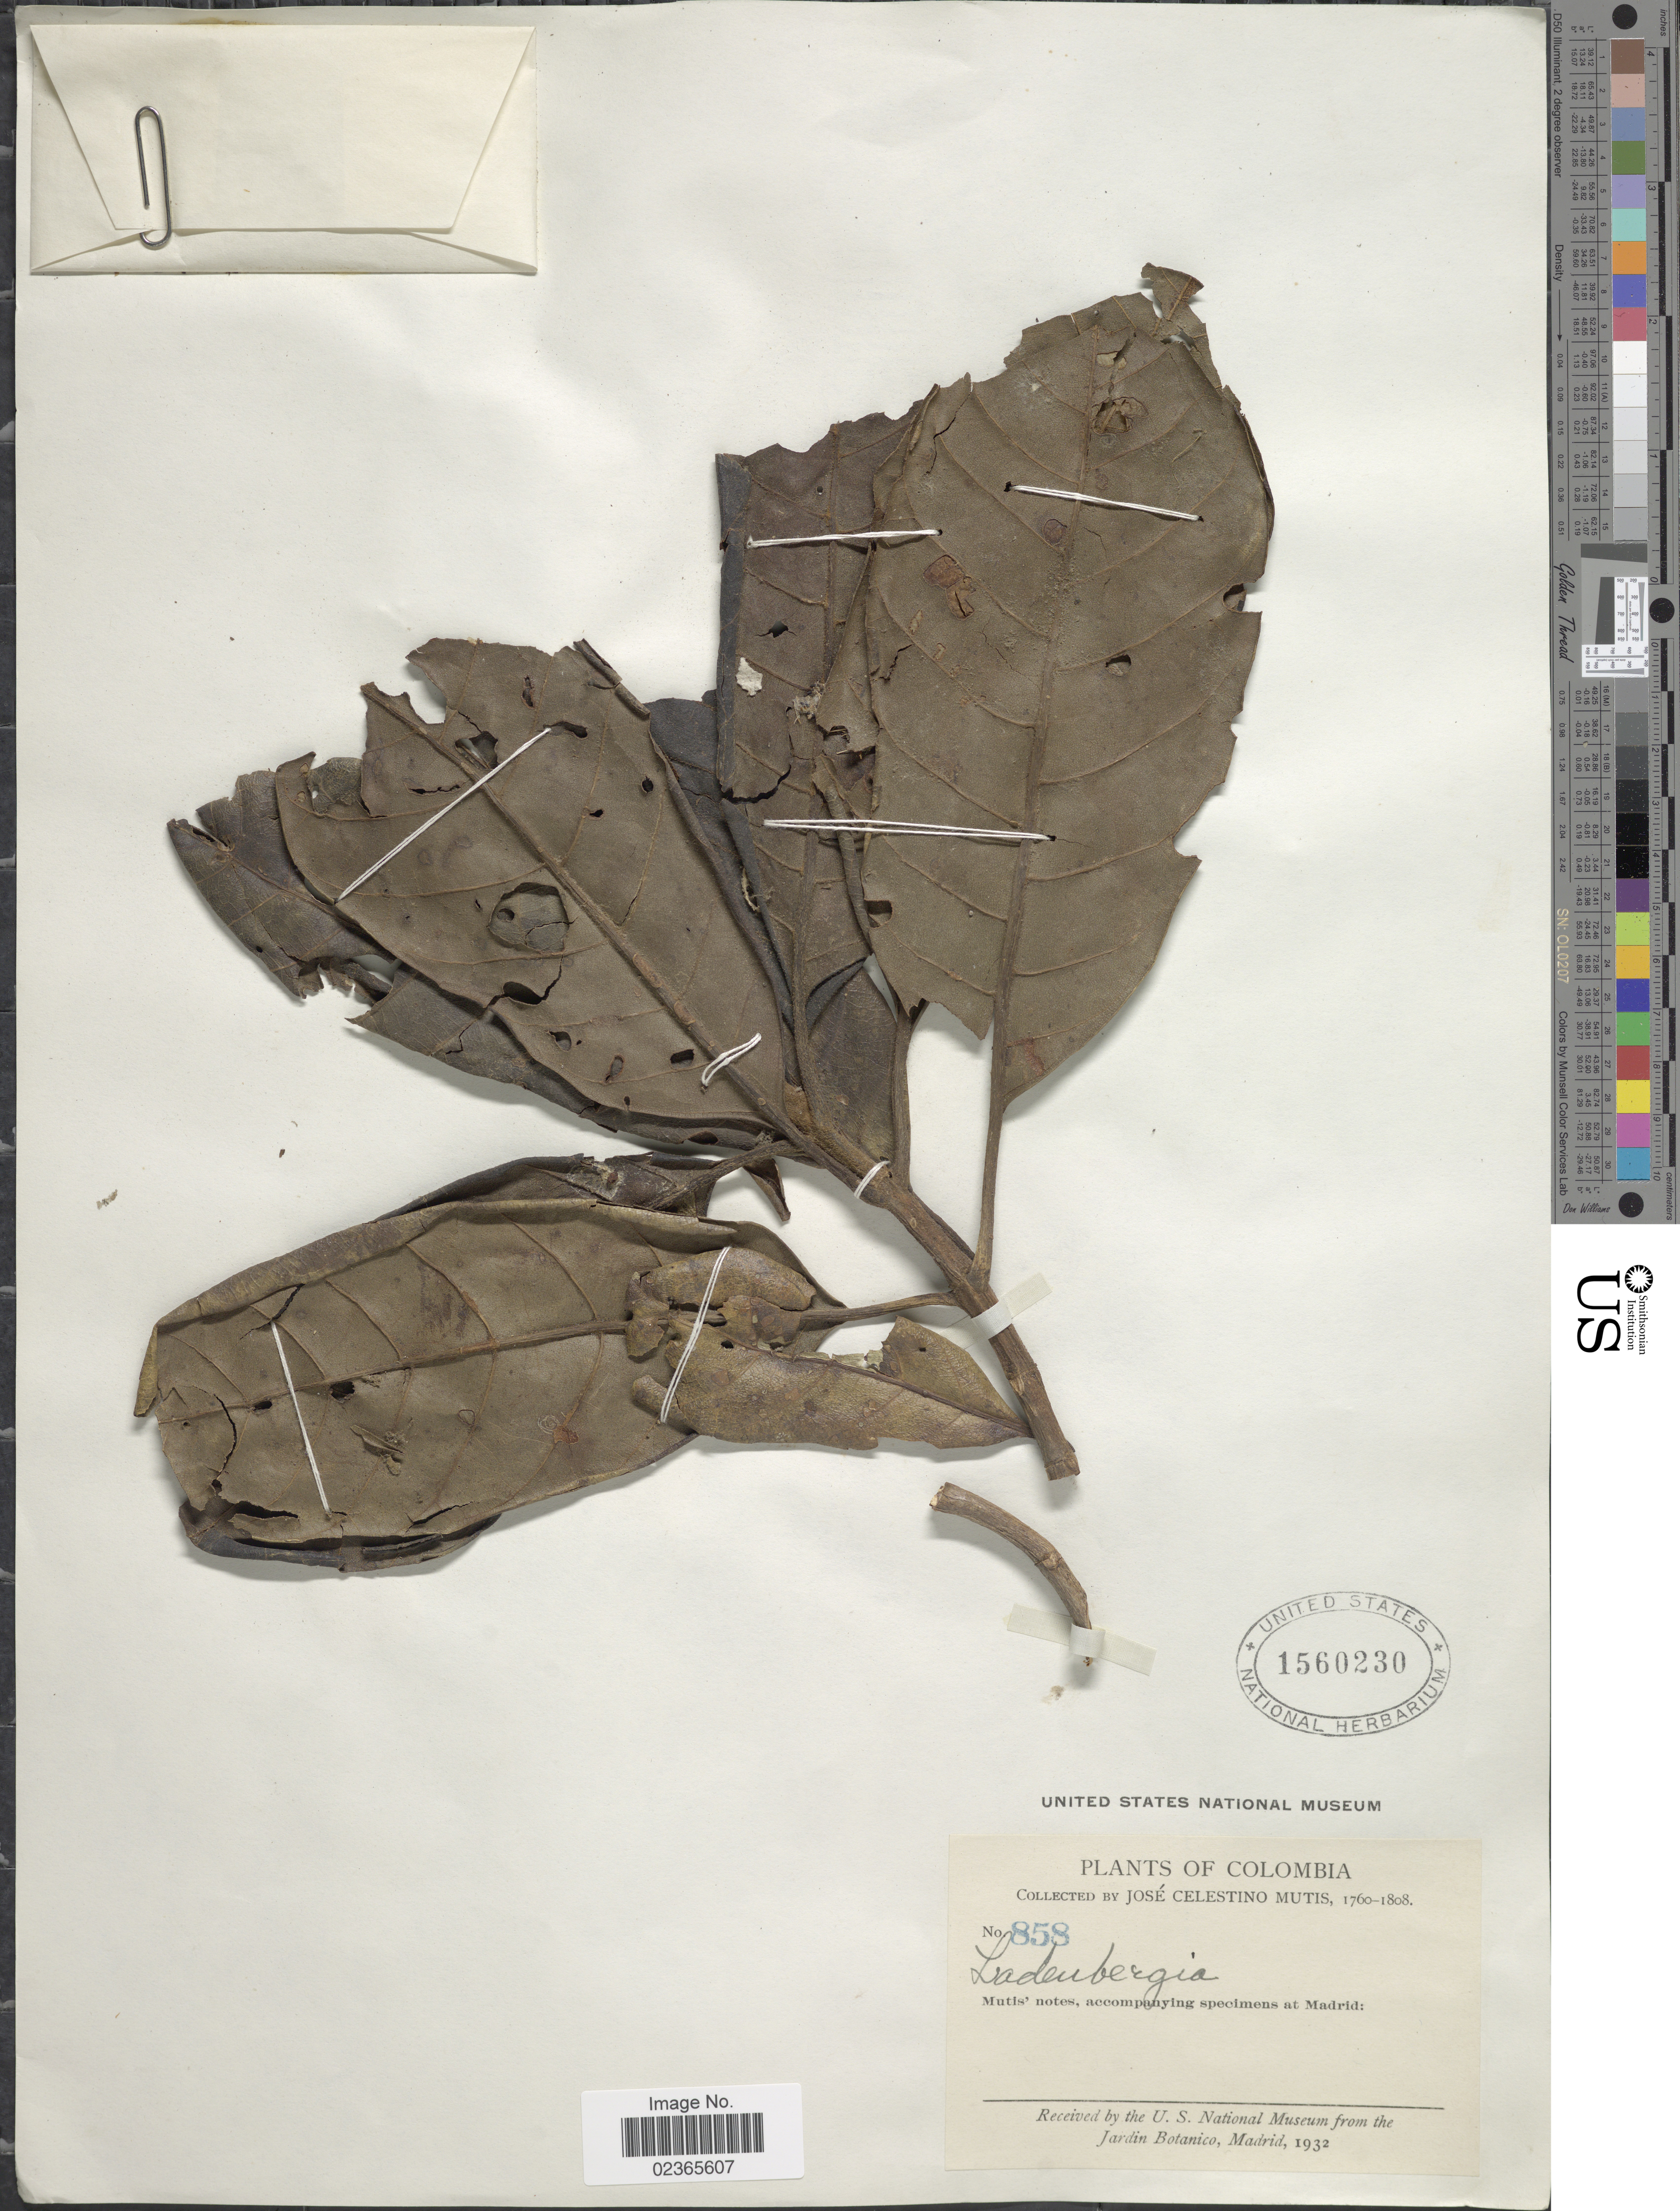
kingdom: Plantae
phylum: Tracheophyta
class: Magnoliopsida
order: Gentianales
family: Rubiaceae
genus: Ladenbergia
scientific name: Ladenbergia sp.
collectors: J. C. B. Mutis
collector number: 858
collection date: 1760/1808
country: Colombia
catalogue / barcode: US 1560230